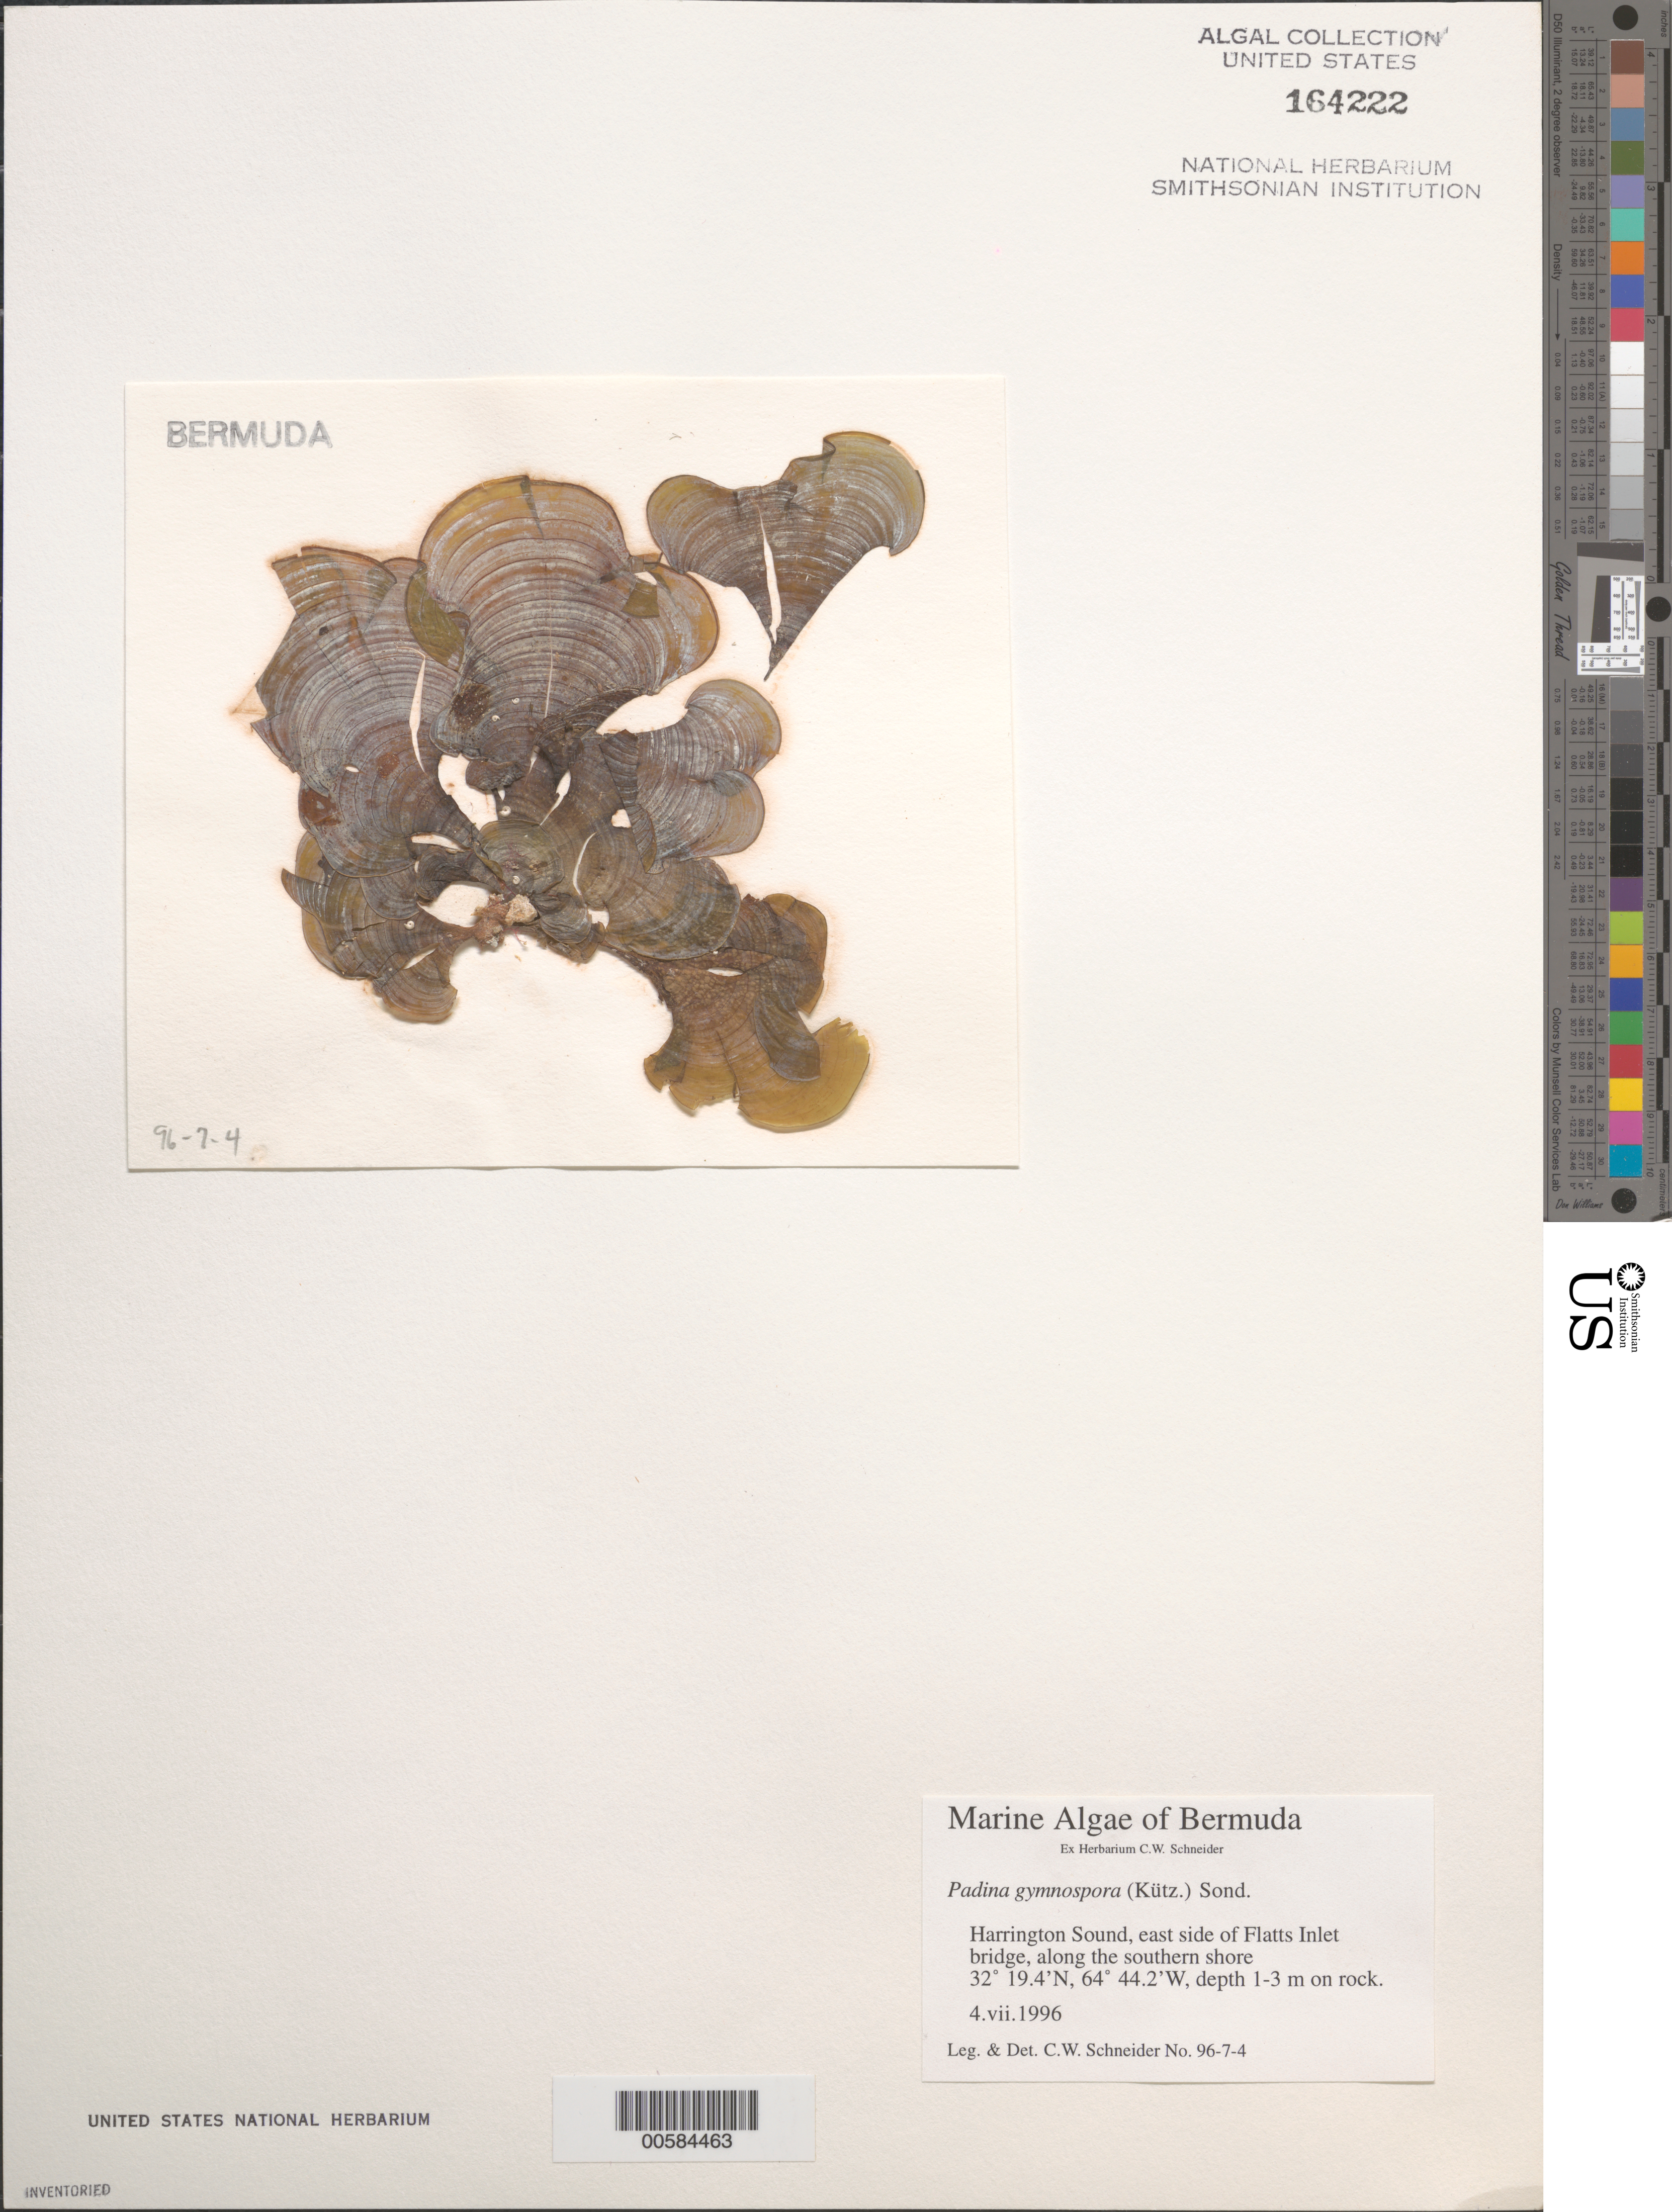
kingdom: Chromista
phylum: Ochrophyta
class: Phaeophyceae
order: Dictyotales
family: Dictyotaceae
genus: Padina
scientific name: Padina gymnospora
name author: (Kütz.) O.G. Sond.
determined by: Schneider, C. W.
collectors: C. W. Schneider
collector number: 96-7-4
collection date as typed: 04 Jul 1996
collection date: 1996-07-04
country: Bermuda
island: Bermuda Island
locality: Harrington Sound, east side of Flatts Inlet Bridge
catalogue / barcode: US 164222